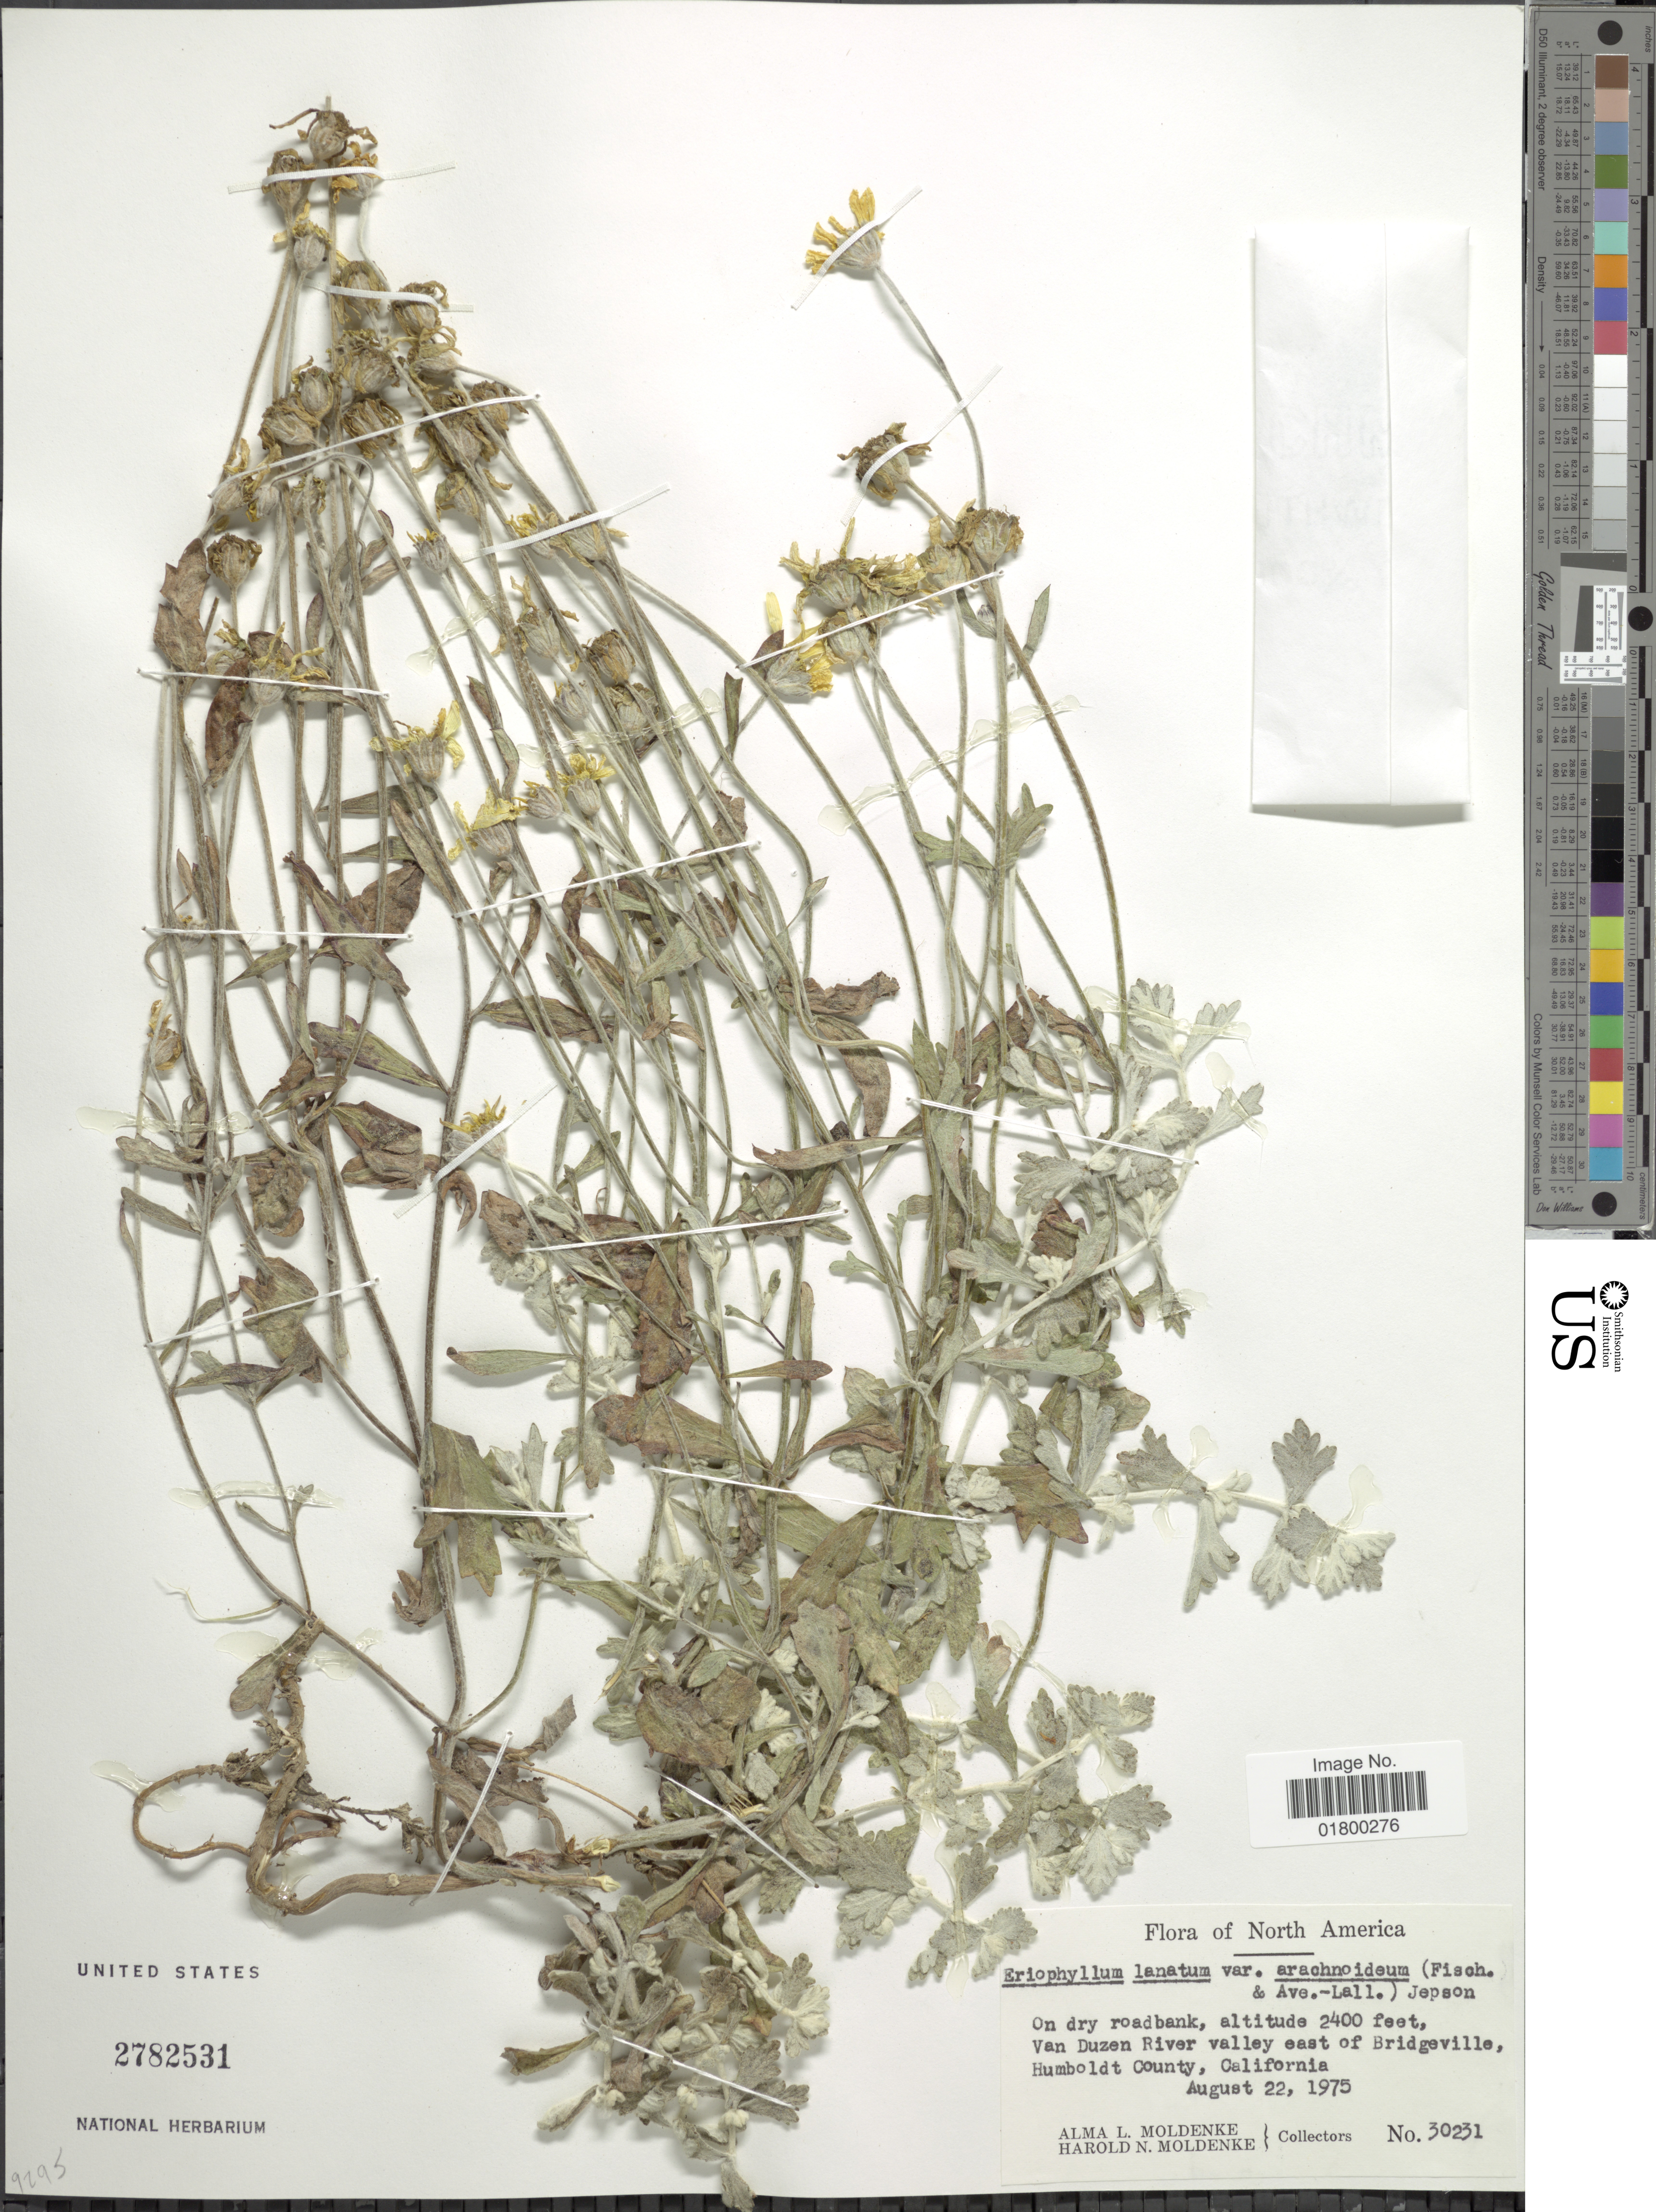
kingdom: Plantae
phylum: Tracheophyta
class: Magnoliopsida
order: Asterales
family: Asteraceae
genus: Eriophyllum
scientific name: Eriophyllum lanatum var. arachnoideum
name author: (Fisch. & Avé-Lall.) Jeps.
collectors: A. L. Moldenke & H. N. Moldenke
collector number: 30231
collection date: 1975-08-22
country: United States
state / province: California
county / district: Humboldt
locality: Van Duzen River valley east of Bridgeville, Humboldt County, California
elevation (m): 732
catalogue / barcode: US 2782531